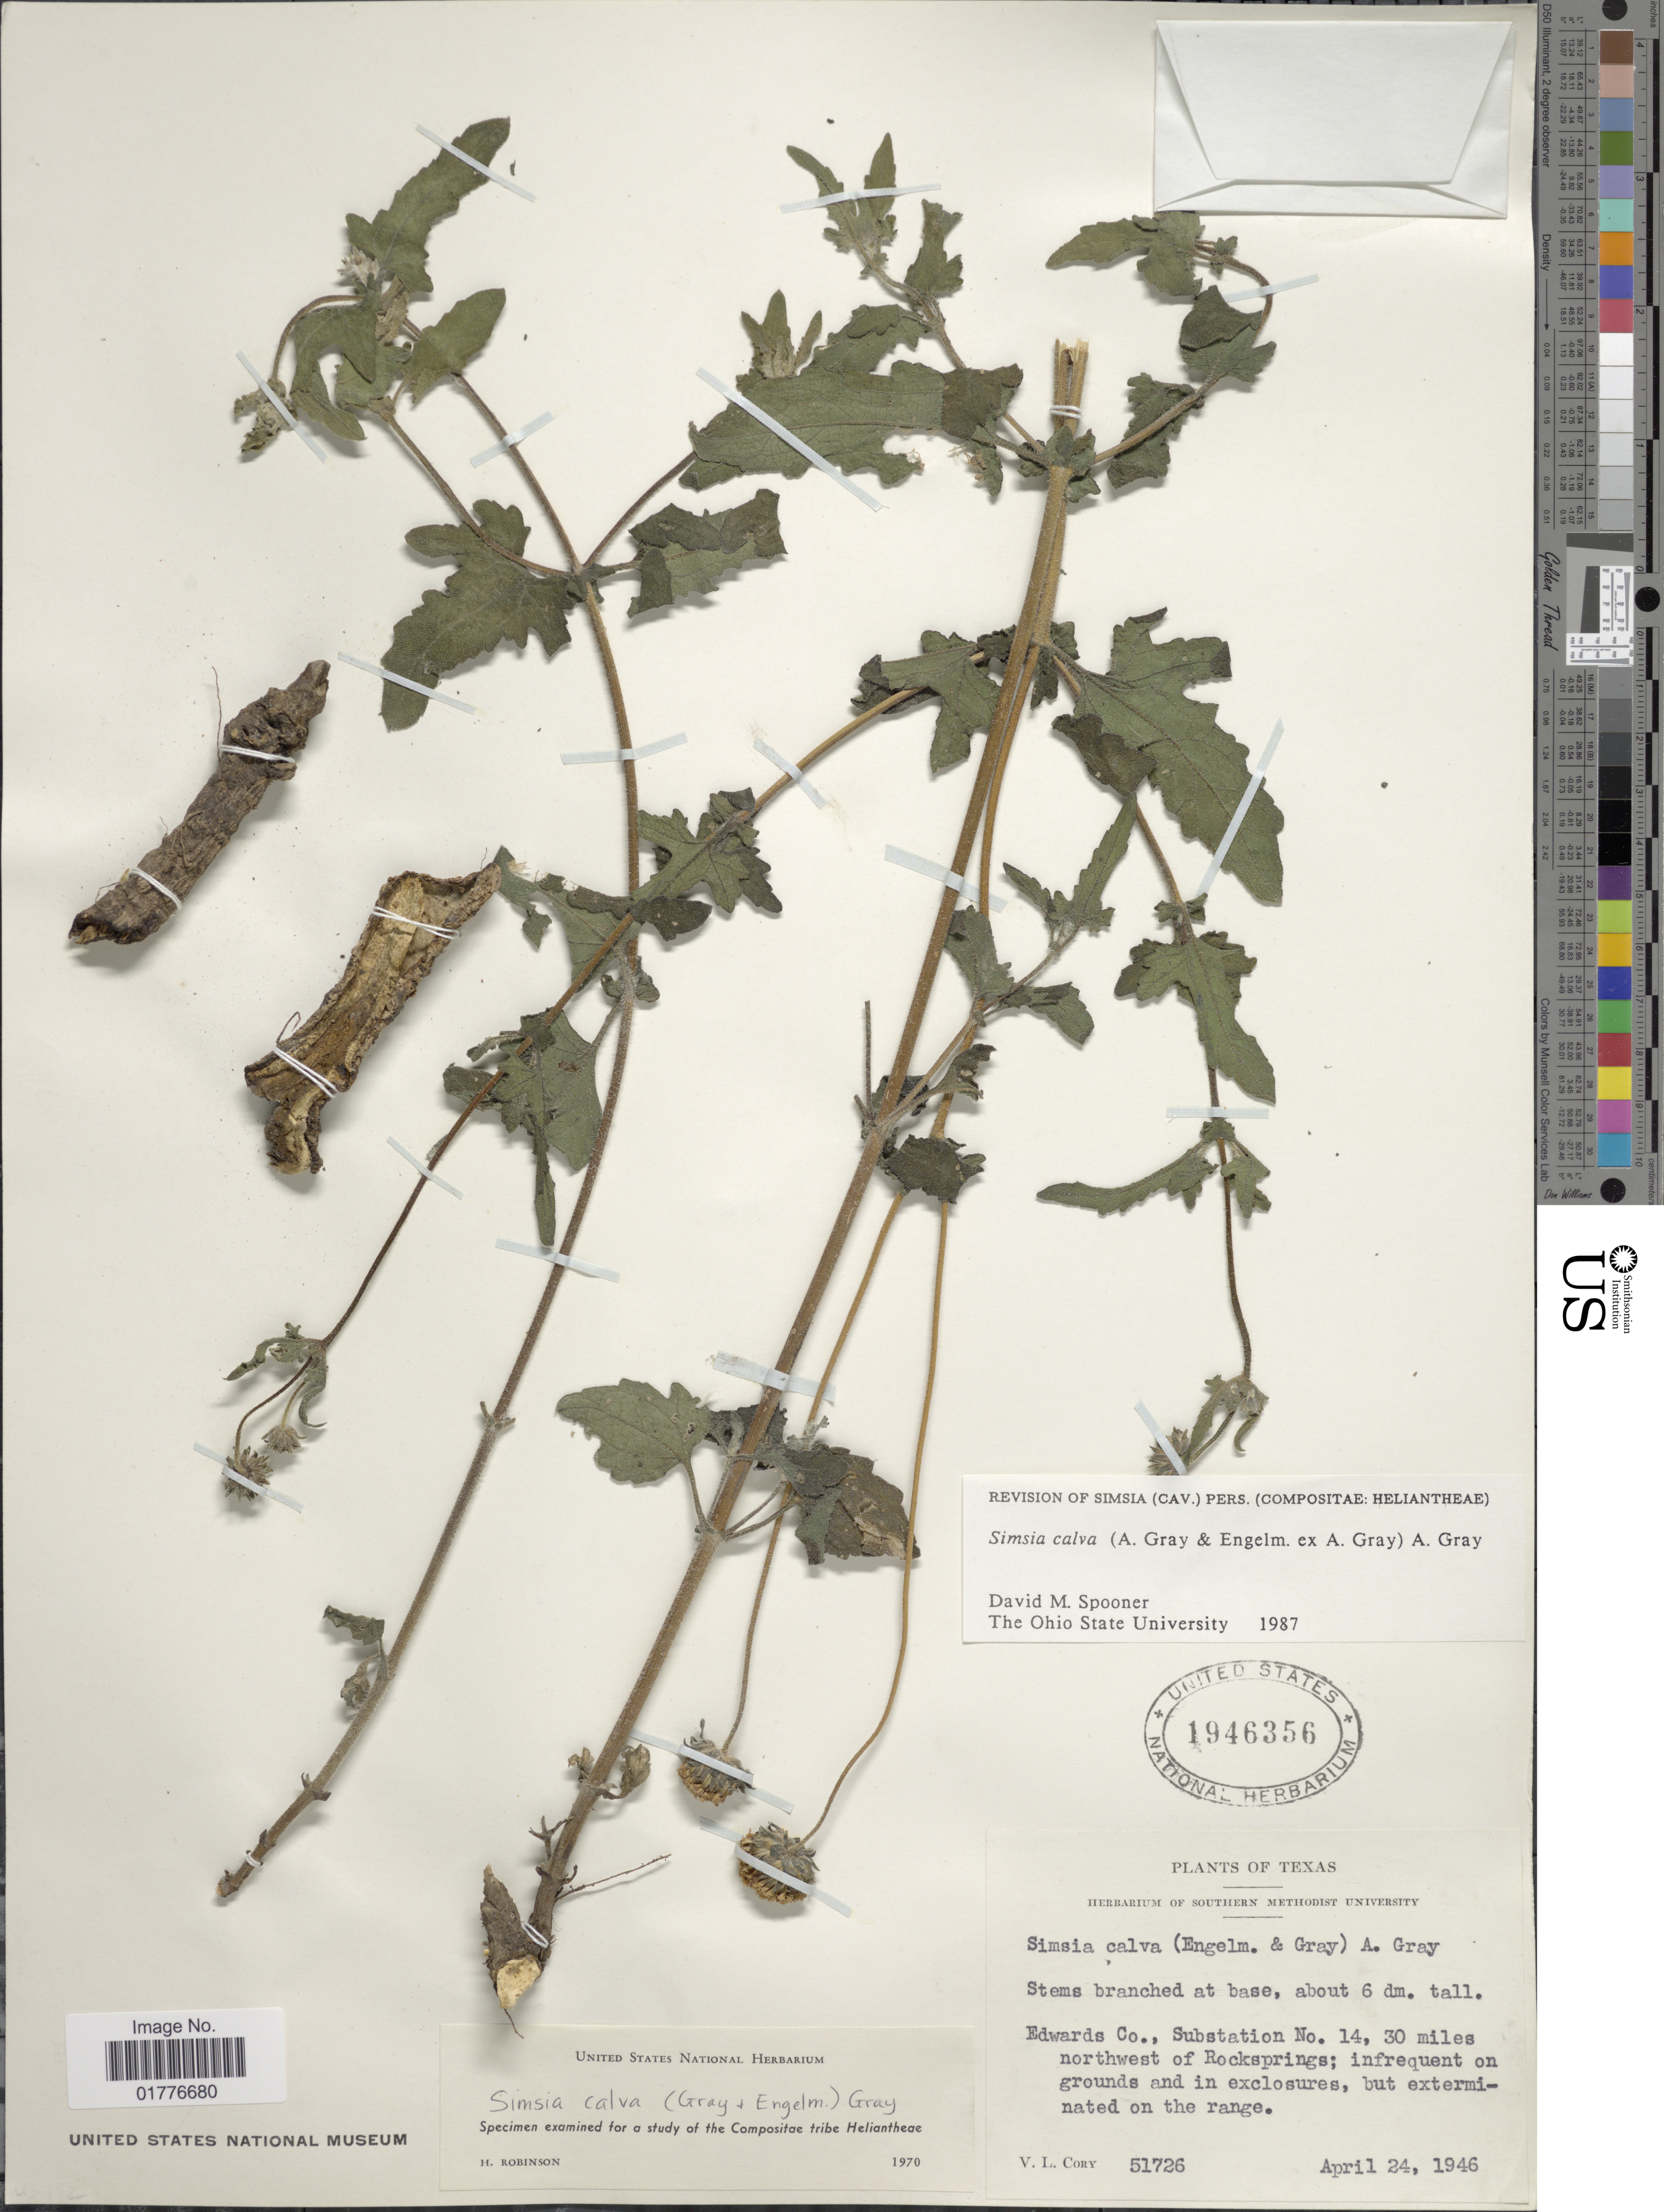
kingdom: Plantae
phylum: Tracheophyta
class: Magnoliopsida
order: Asterales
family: Asteraceae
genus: Simsia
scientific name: Simsia calva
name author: A. Gray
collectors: V. Cory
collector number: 51726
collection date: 1946-04-24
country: United States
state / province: Texas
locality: Edwards Co., Substation No. 14 30 miles northwest of Rocksprings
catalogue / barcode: US 1946356